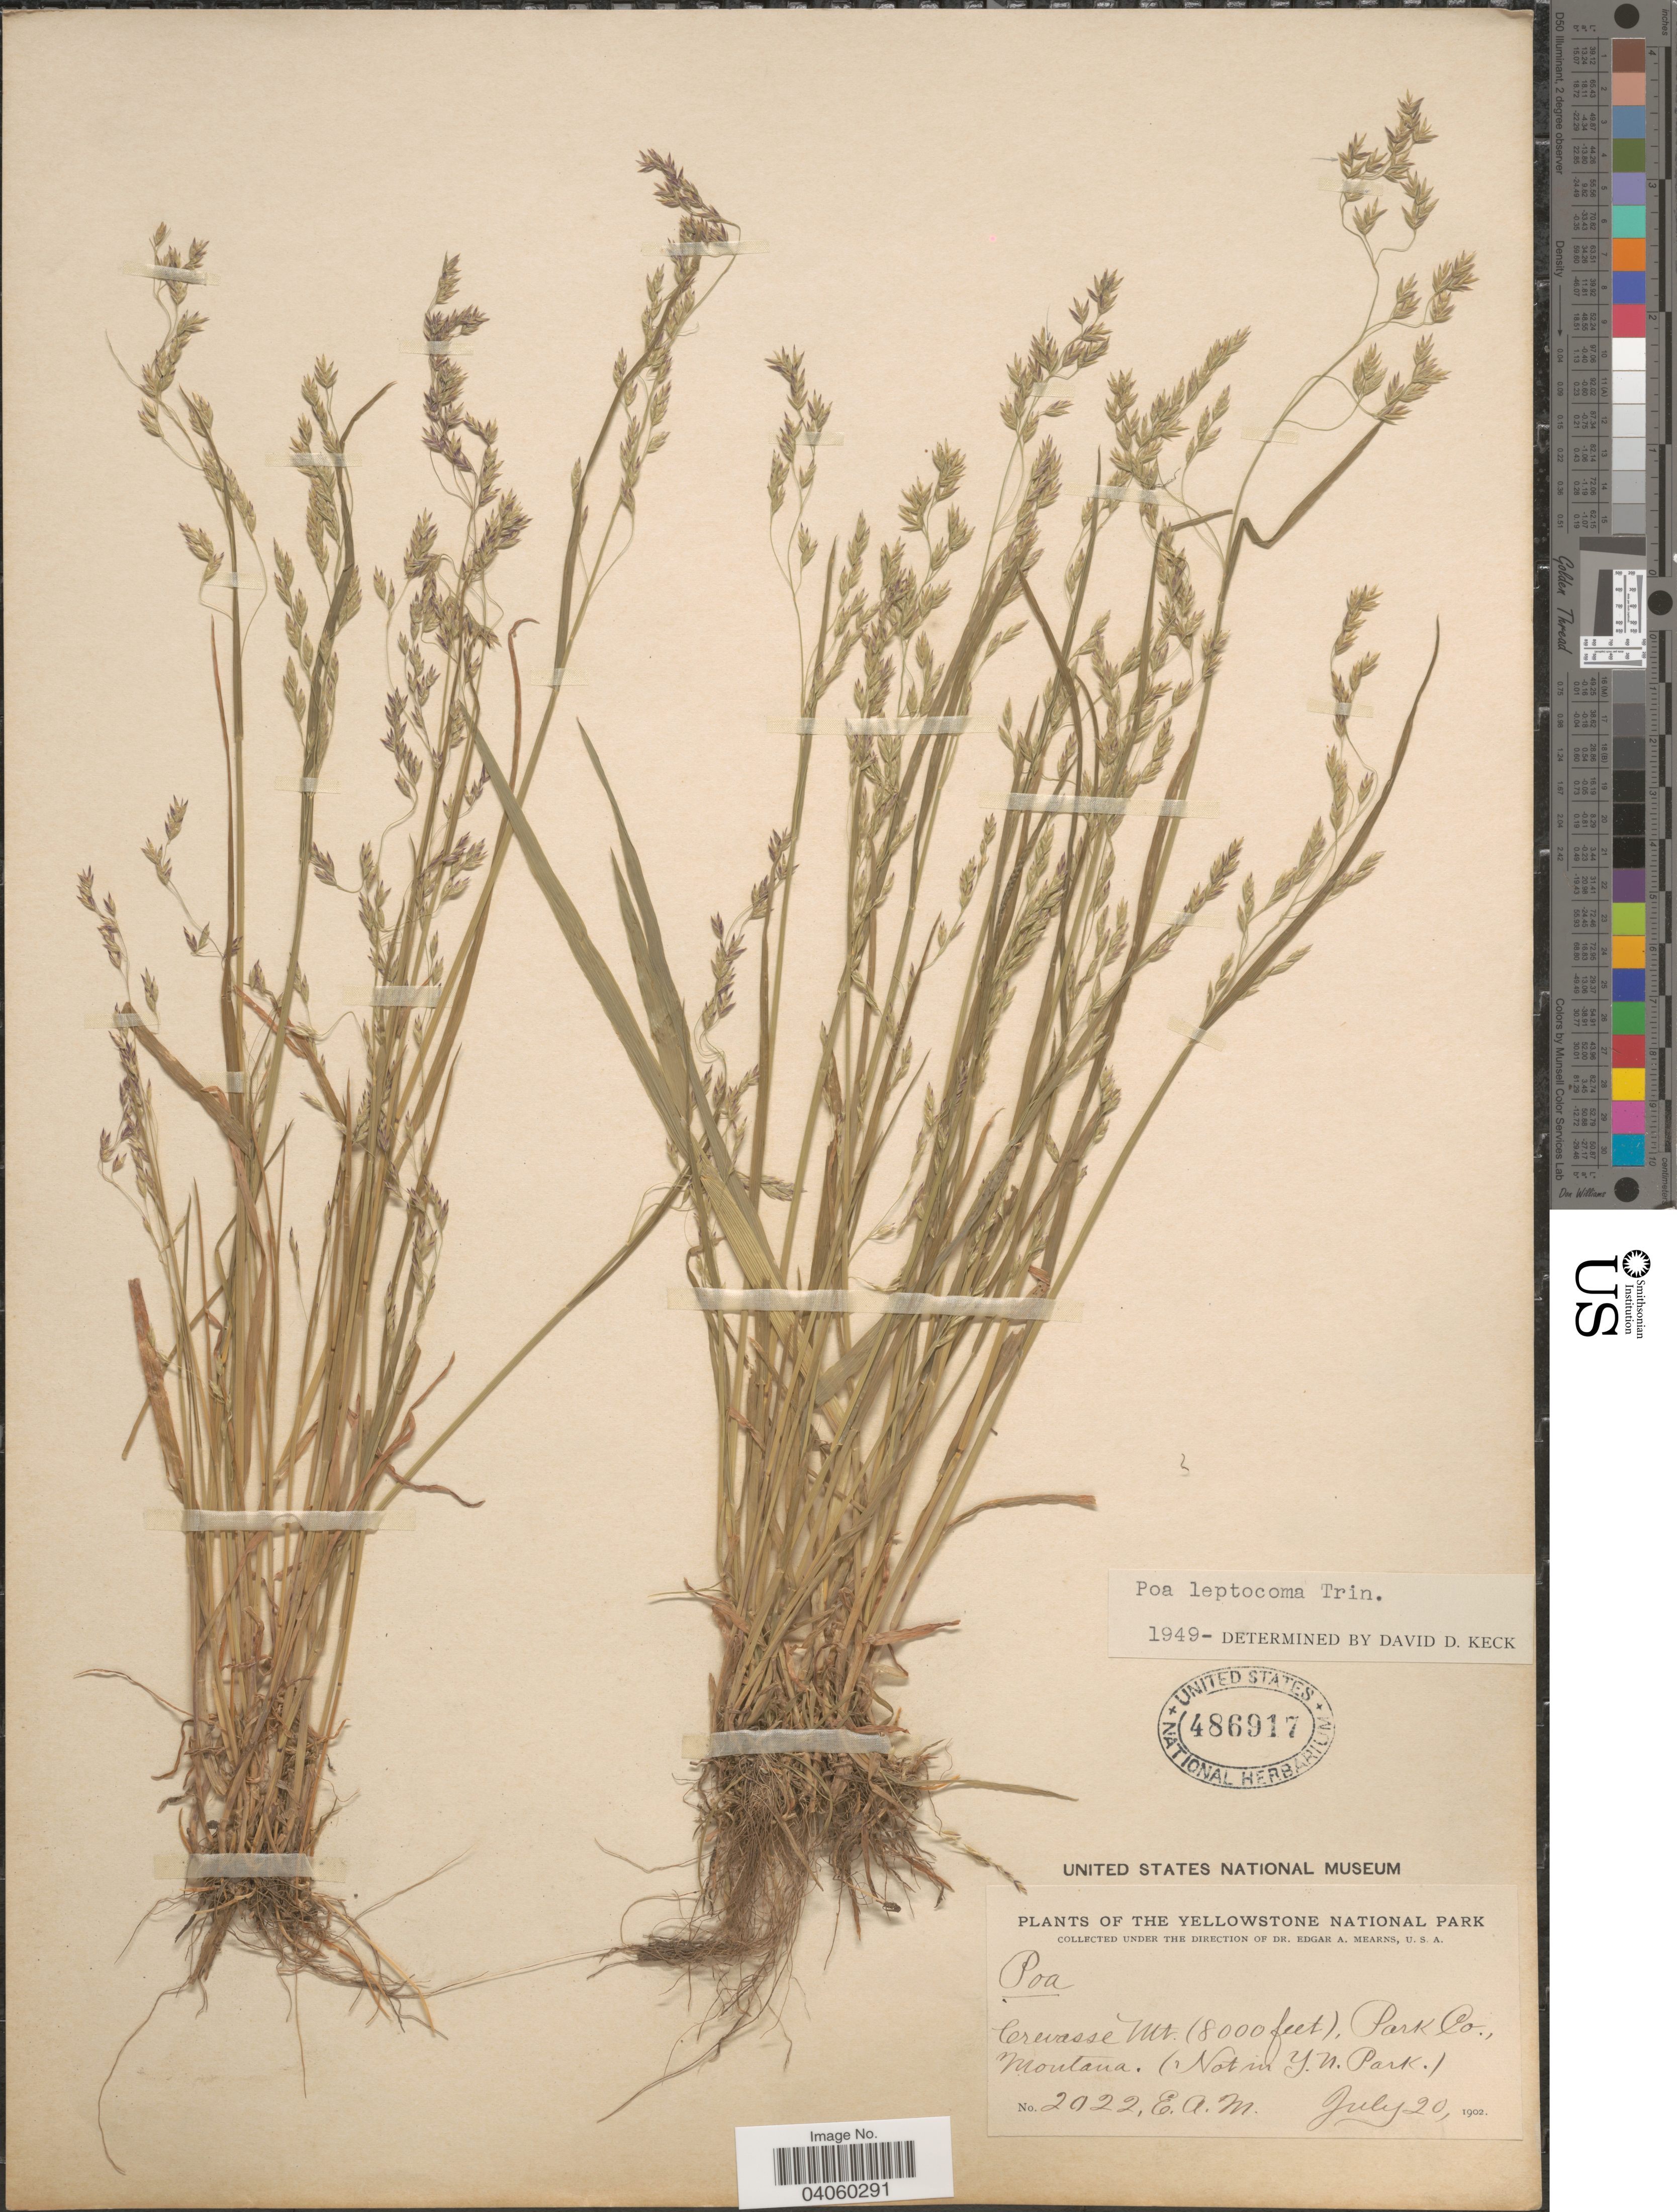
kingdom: Plantae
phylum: Tracheophyta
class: Liliopsida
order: Poales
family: Poaceae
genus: Poa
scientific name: Poa leptocoma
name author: Trin.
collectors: E. A. Mearns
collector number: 2022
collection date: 1902-07-20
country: United States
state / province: Montana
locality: Yellowstone National Park. Crevasse Mt., Park Co., (Not in Y. N. Park.).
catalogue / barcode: US 486917